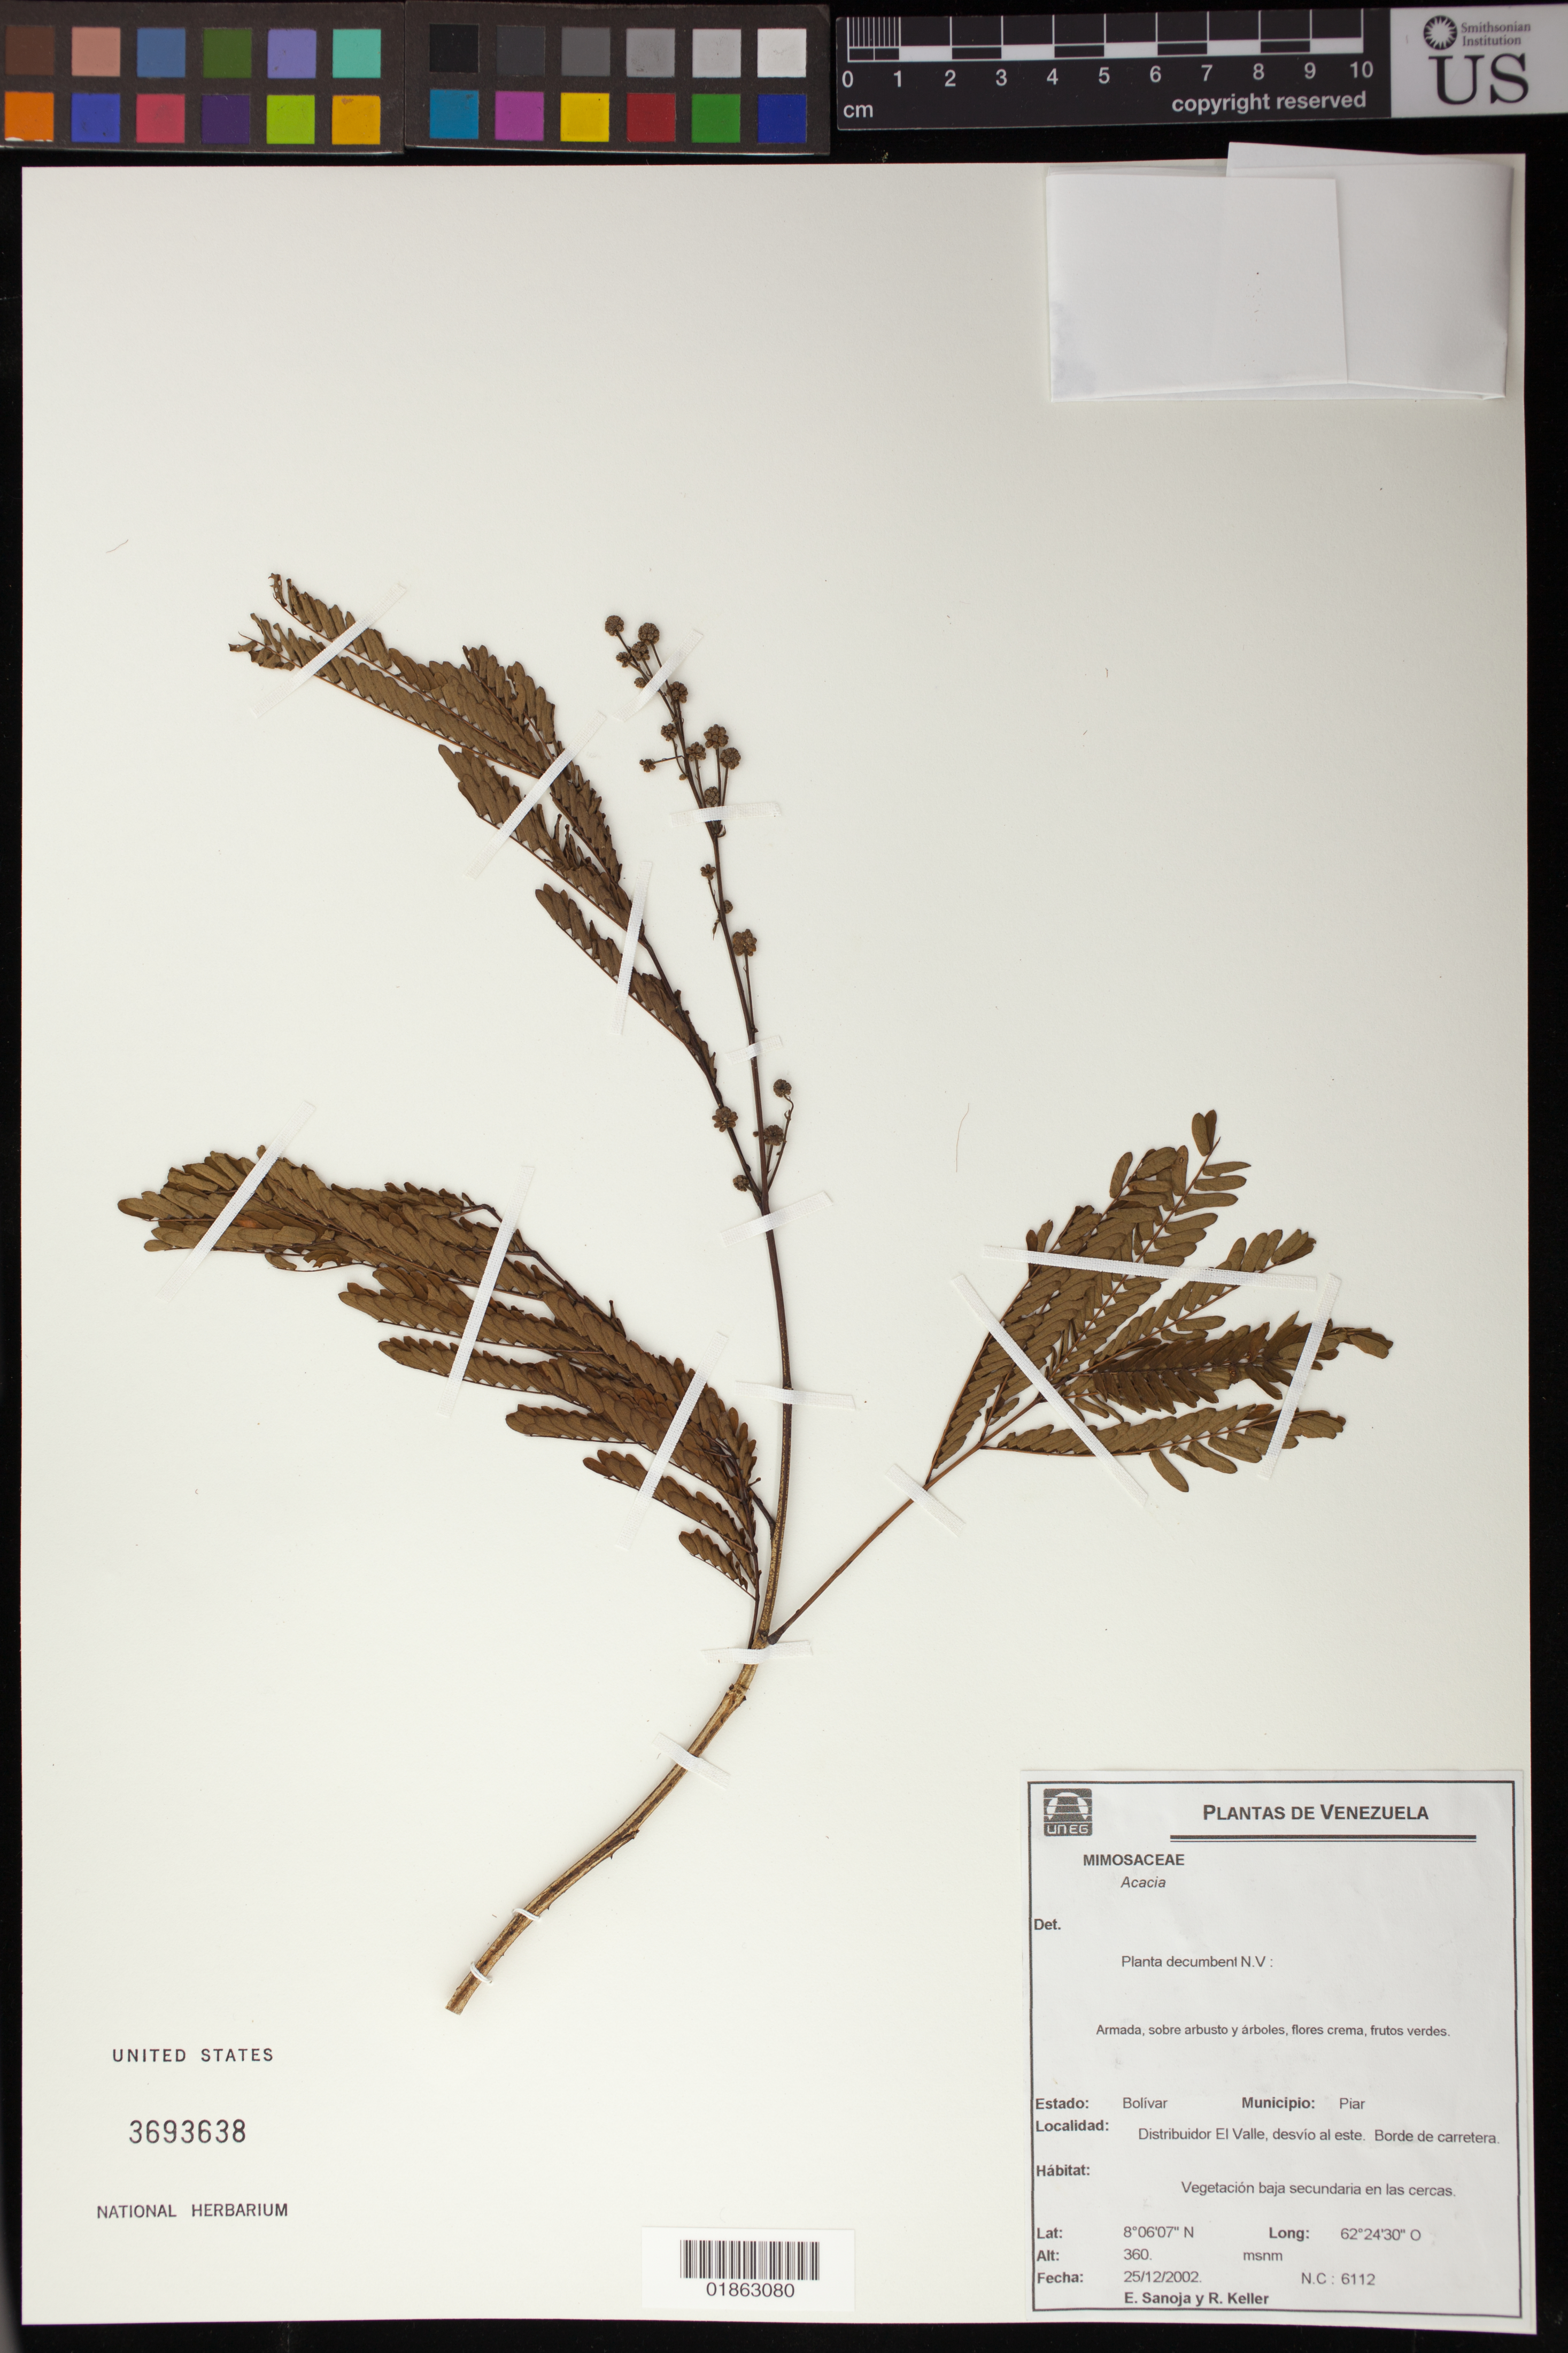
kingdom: Plantae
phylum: Tracheophyta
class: Magnoliopsida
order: Fabales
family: Fabaceae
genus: Senegalia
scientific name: Senegalia sp.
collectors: E. Sanoja & R. Keller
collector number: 6112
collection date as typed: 25/12/2002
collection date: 2002-12-25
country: Venezuela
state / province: Bolivar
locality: Municipio Piar, Distribuidor El Valle, desvio al este. Borde de carretera.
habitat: Vegetacion baja secundaria en las cercas.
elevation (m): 360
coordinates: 8 06 07 N, 62 24 30 O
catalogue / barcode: US 3693638